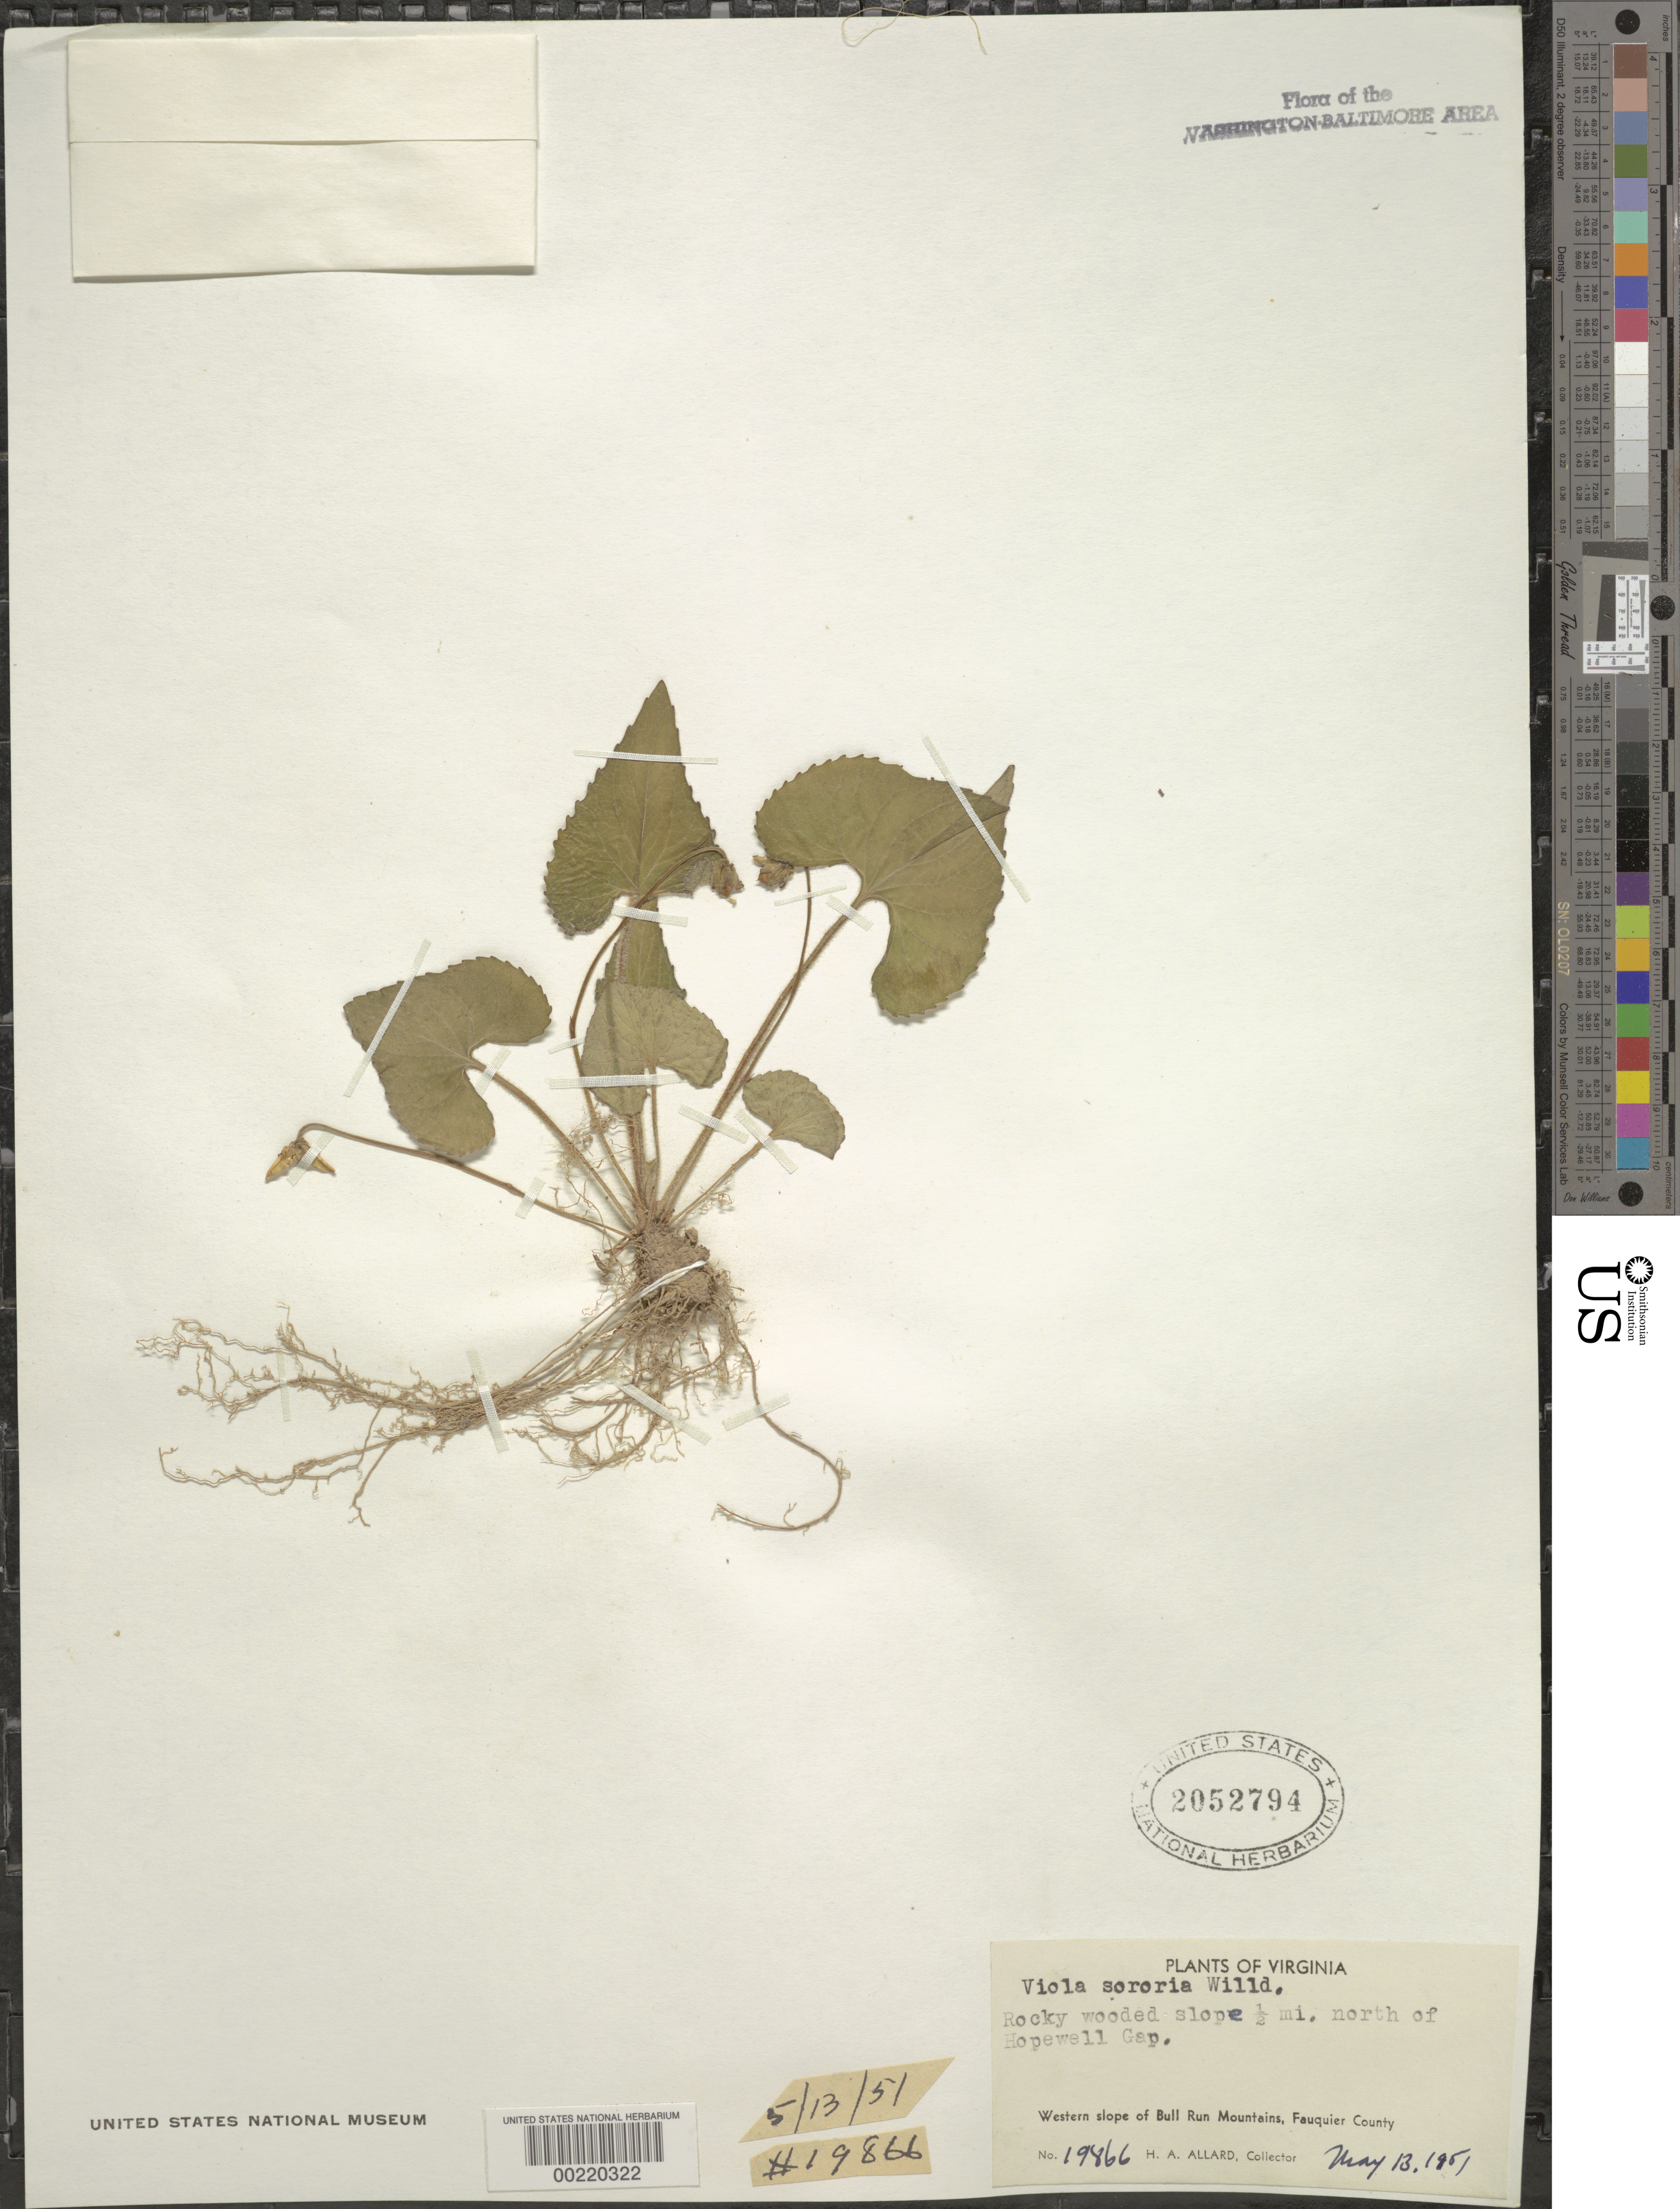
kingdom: Plantae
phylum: Tracheophyta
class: Magnoliopsida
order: Malpighiales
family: Violaceae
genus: Viola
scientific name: Viola sororia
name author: Willd.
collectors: H. A. Allard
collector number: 19866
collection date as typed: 13 May 1951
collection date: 1951-05-13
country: United States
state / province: Virginia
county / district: Fauquier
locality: North of Hopewell Gap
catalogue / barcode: US 2052794